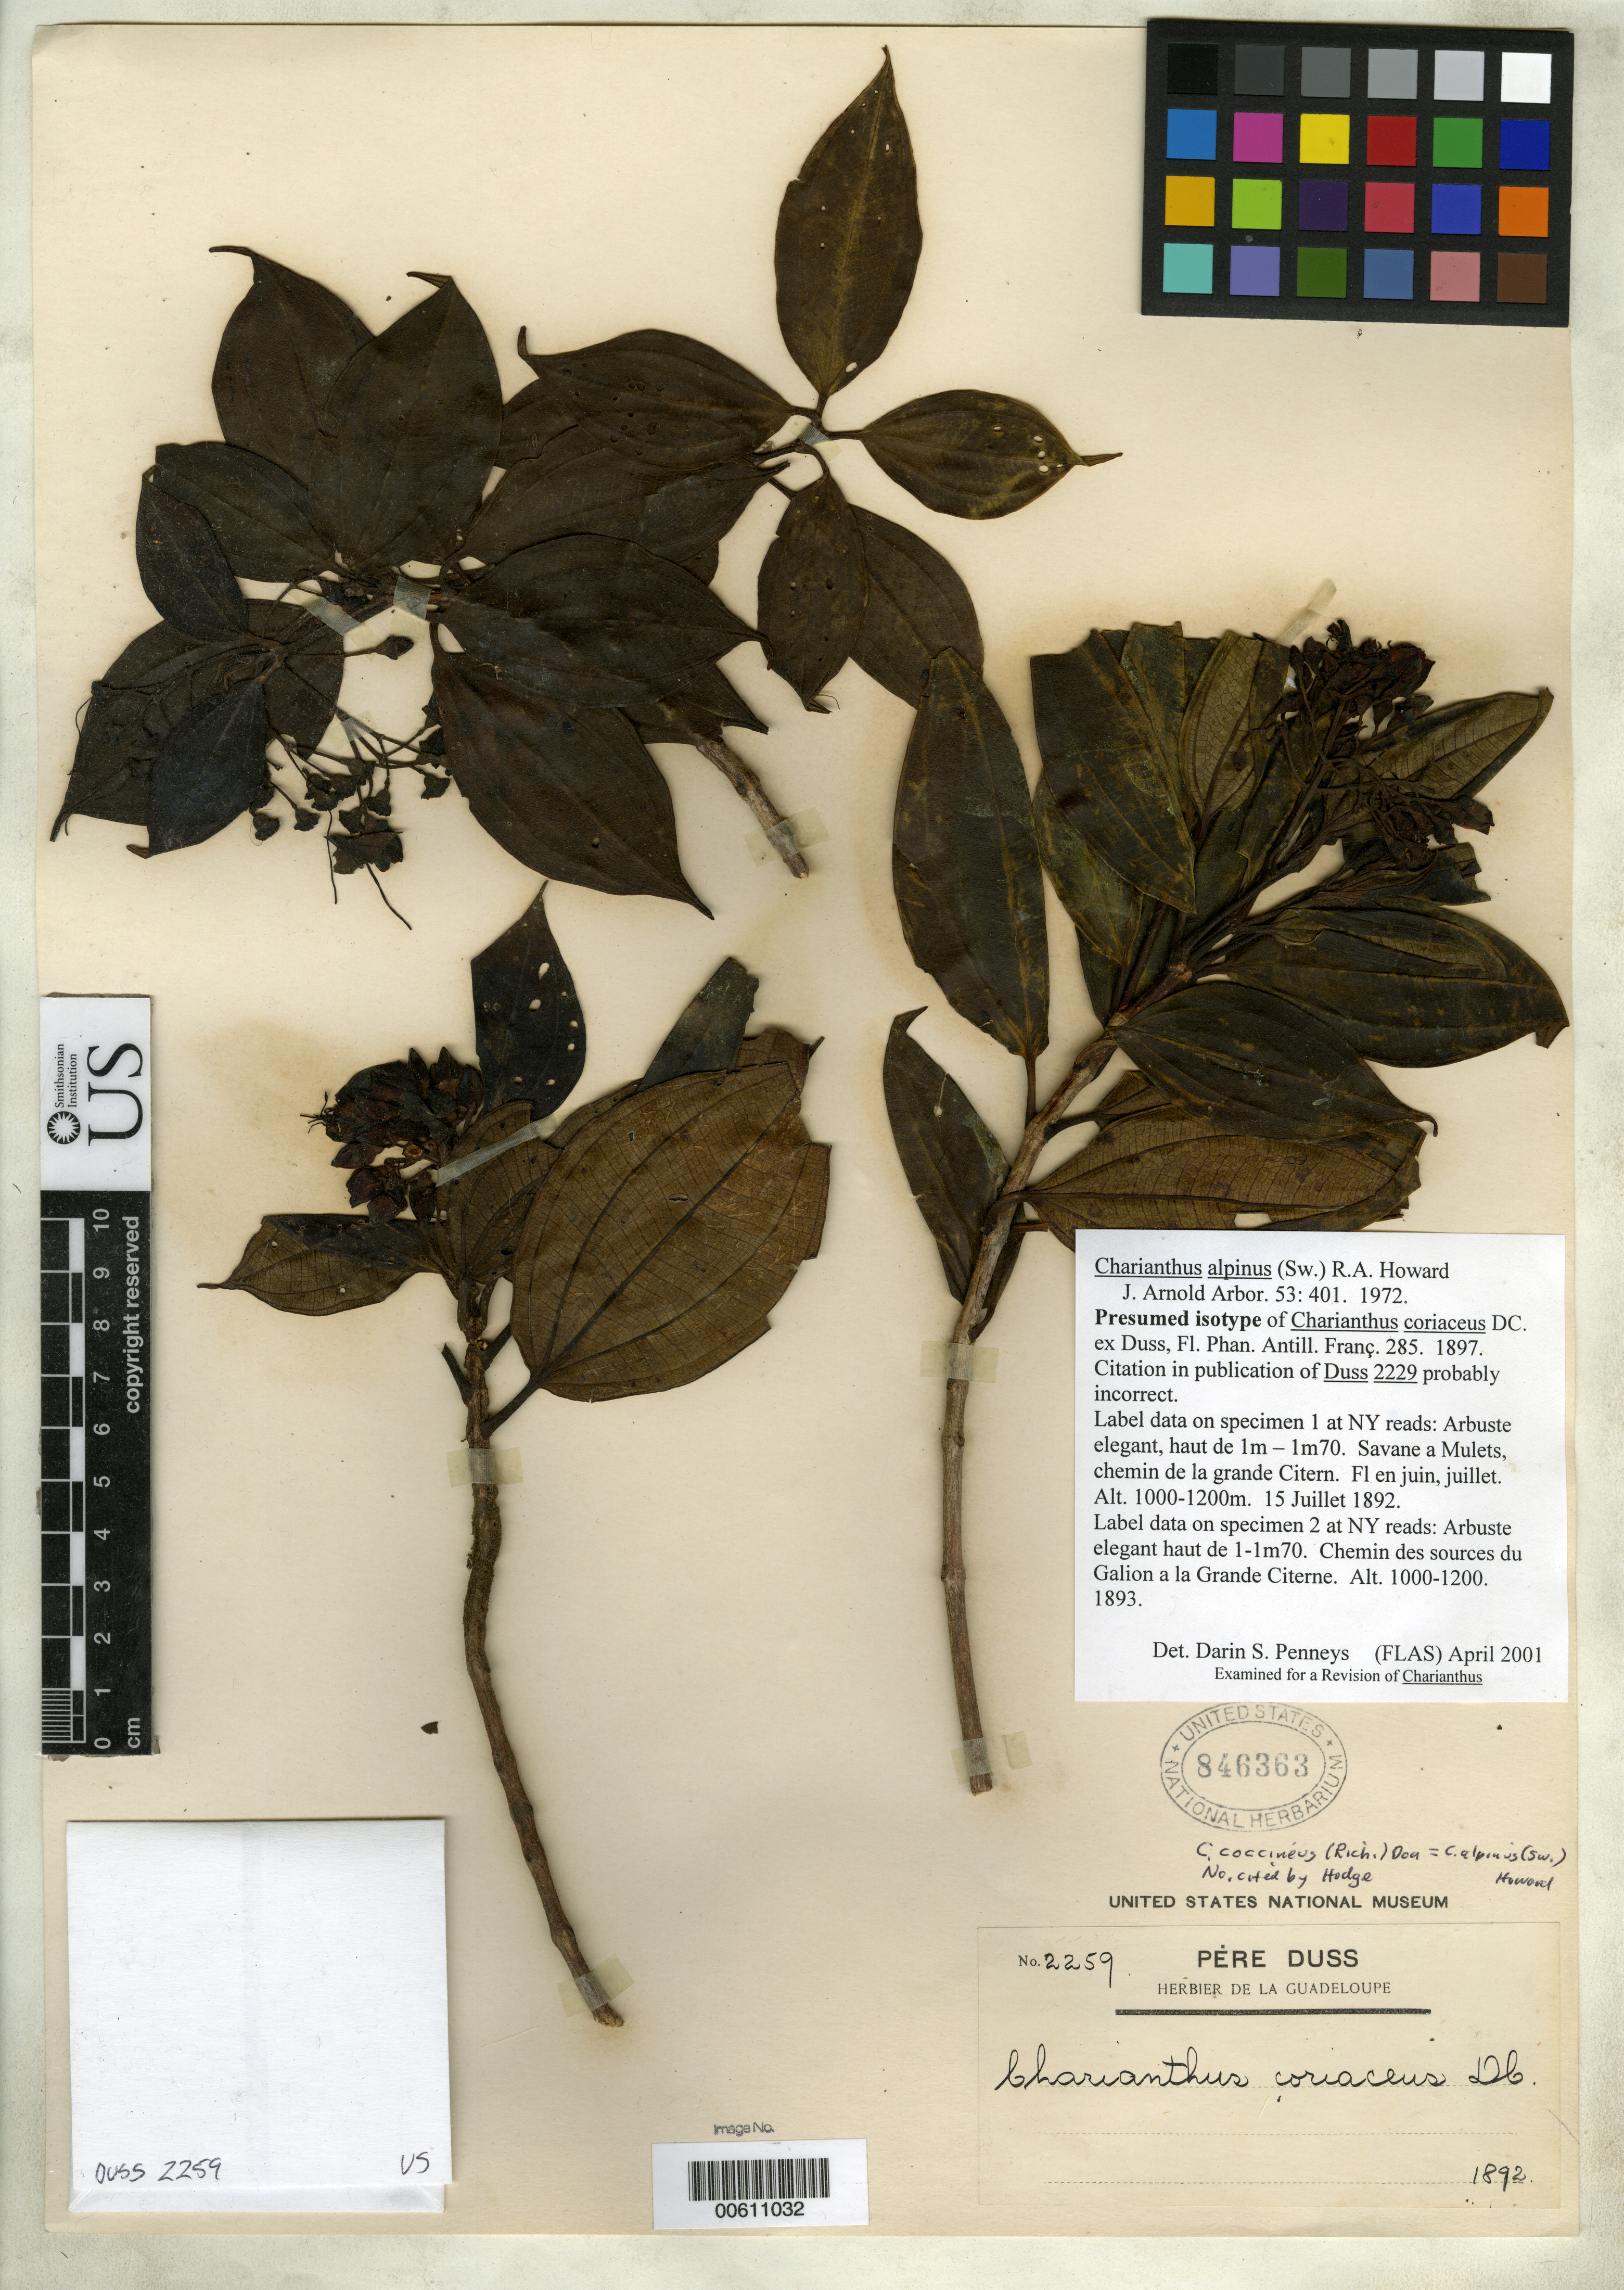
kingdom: Plantae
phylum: Tracheophyta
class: Magnoliopsida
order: Myrtales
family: Melastomataceae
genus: Charianthus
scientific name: Charianthus coriaceus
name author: DC. ex Duss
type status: Possible Isotype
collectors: Père Duss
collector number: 2259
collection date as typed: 1892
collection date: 1892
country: Guadeloupe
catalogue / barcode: US 846363